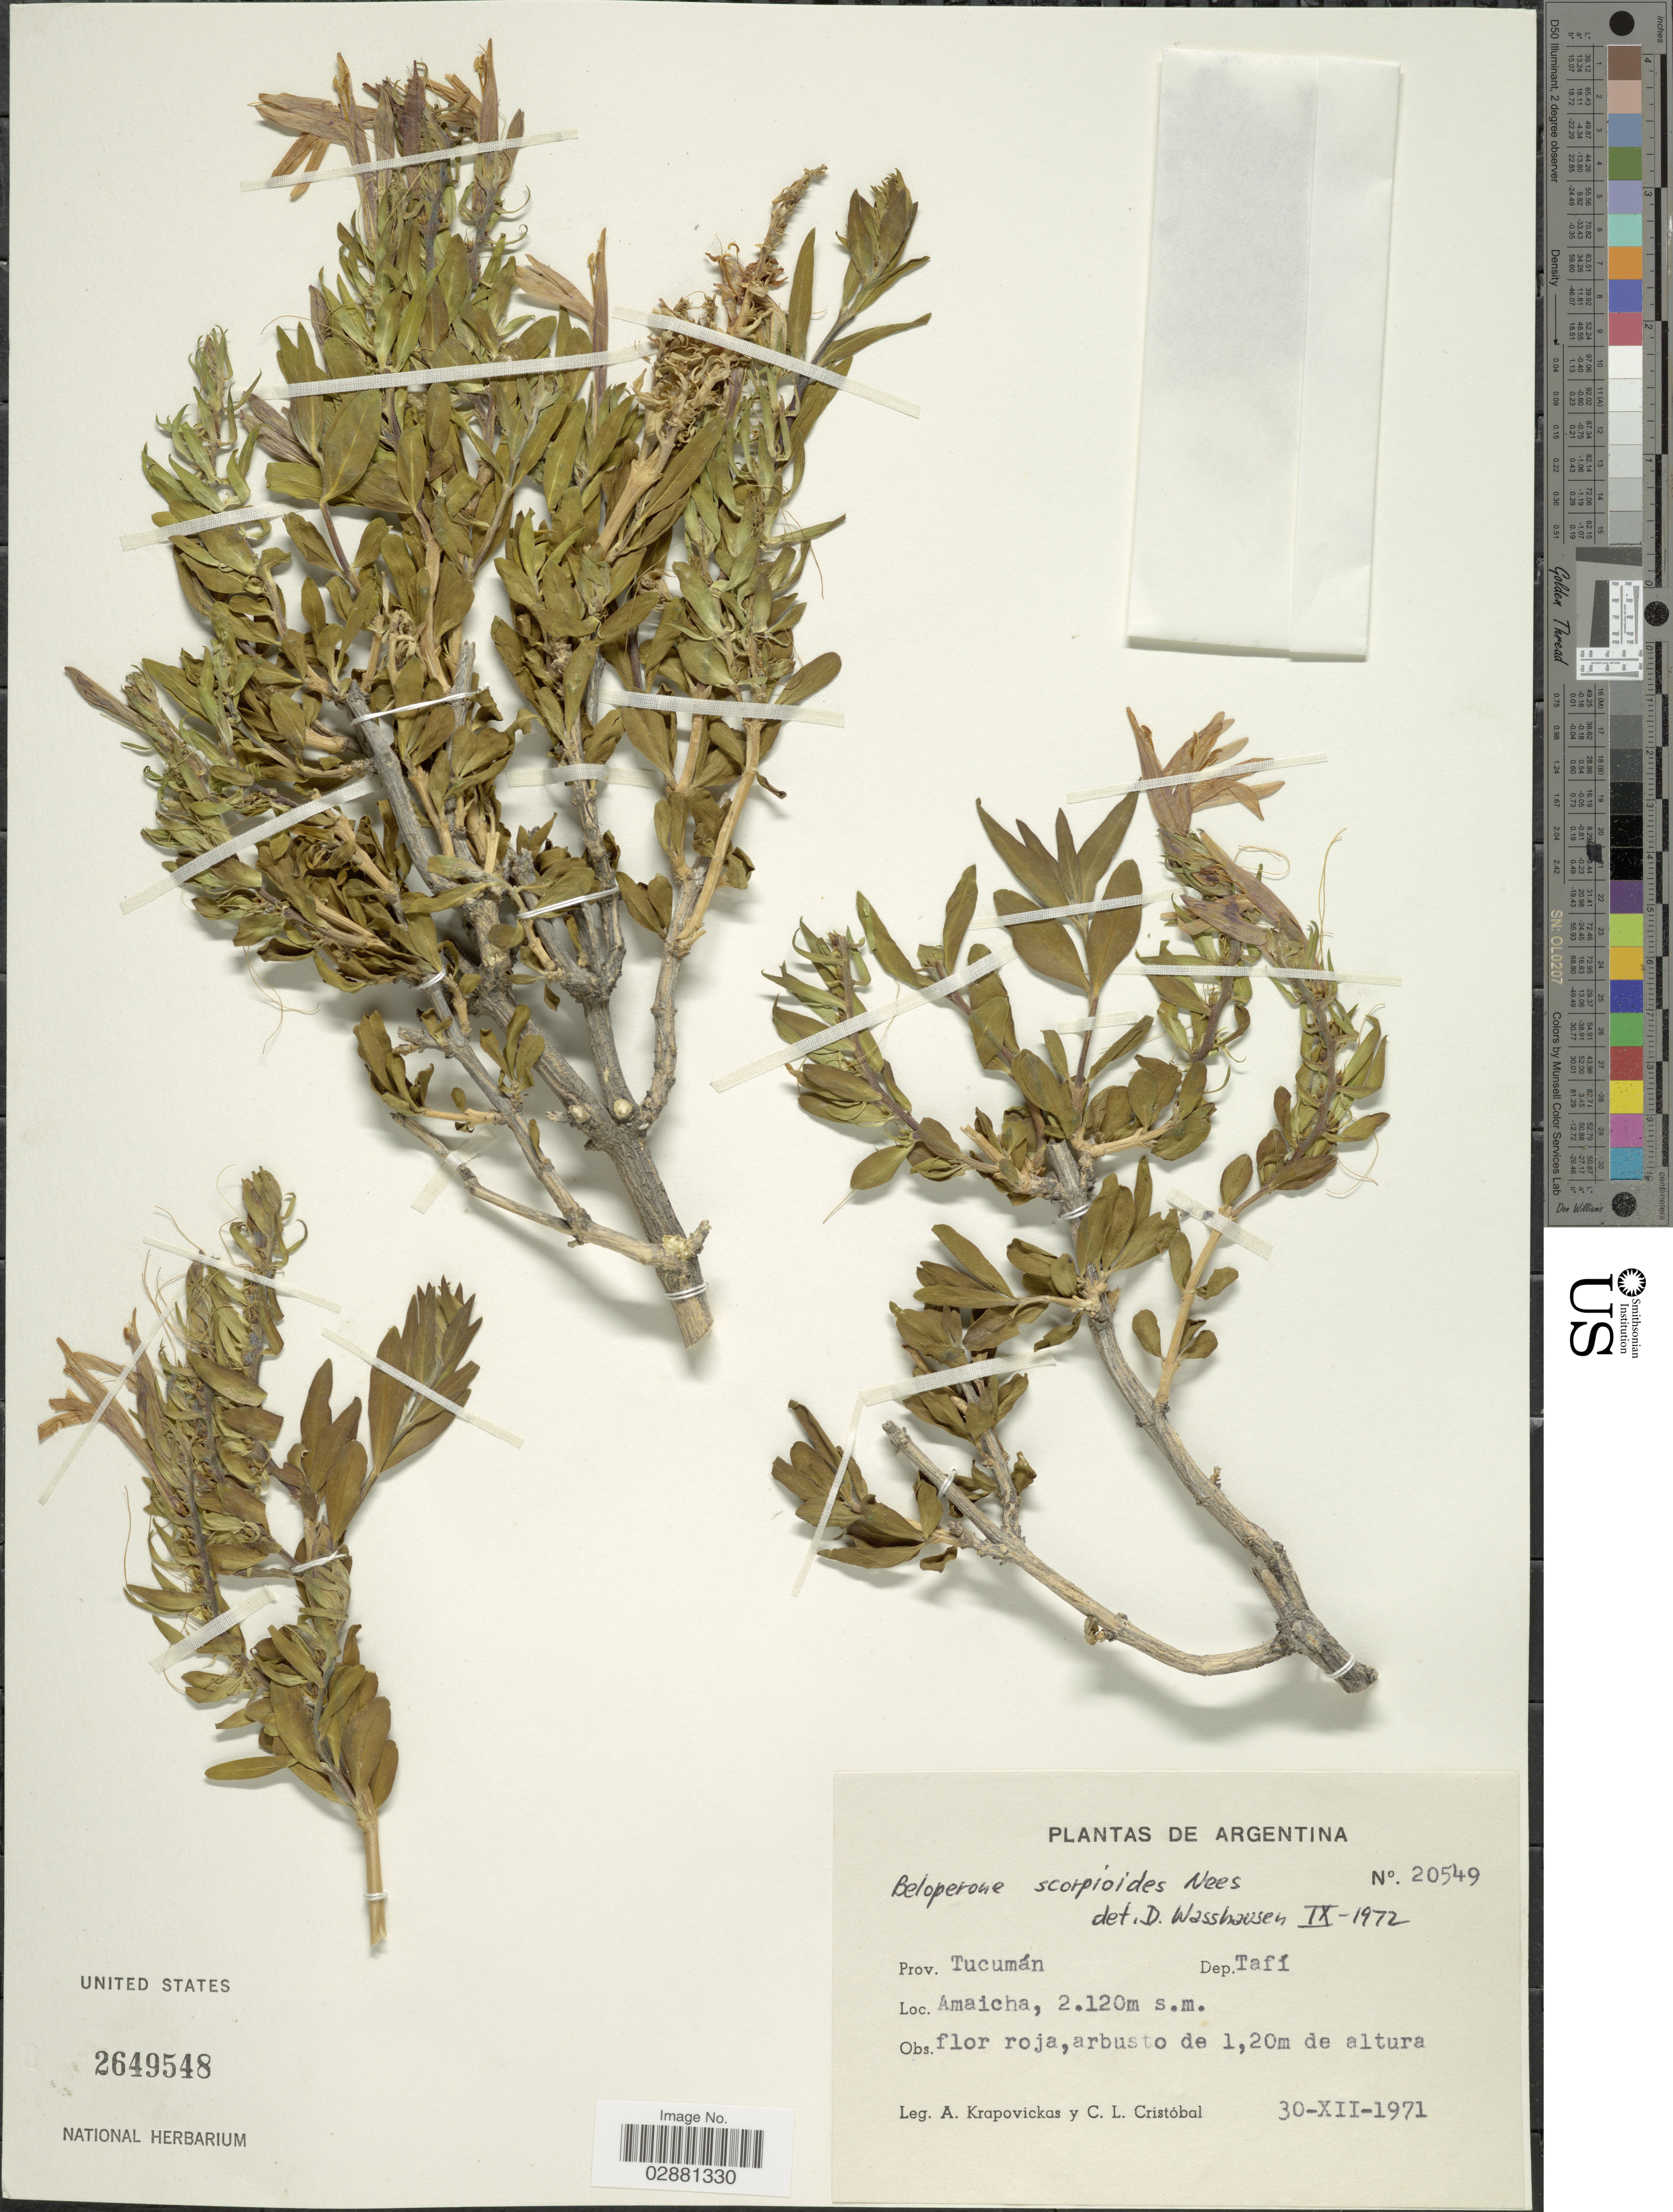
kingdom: Plantae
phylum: Tracheophyta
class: Magnoliopsida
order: Lamiales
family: Acanthaceae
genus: Justicia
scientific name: Justicia xylosteoides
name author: Griseb.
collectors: A. Krapovickas & C. Cristobal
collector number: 20549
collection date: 1971-12-30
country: Argentina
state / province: Tucuman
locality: Dep. Tafí, Amaicha.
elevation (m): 2120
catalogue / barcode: US 2649548